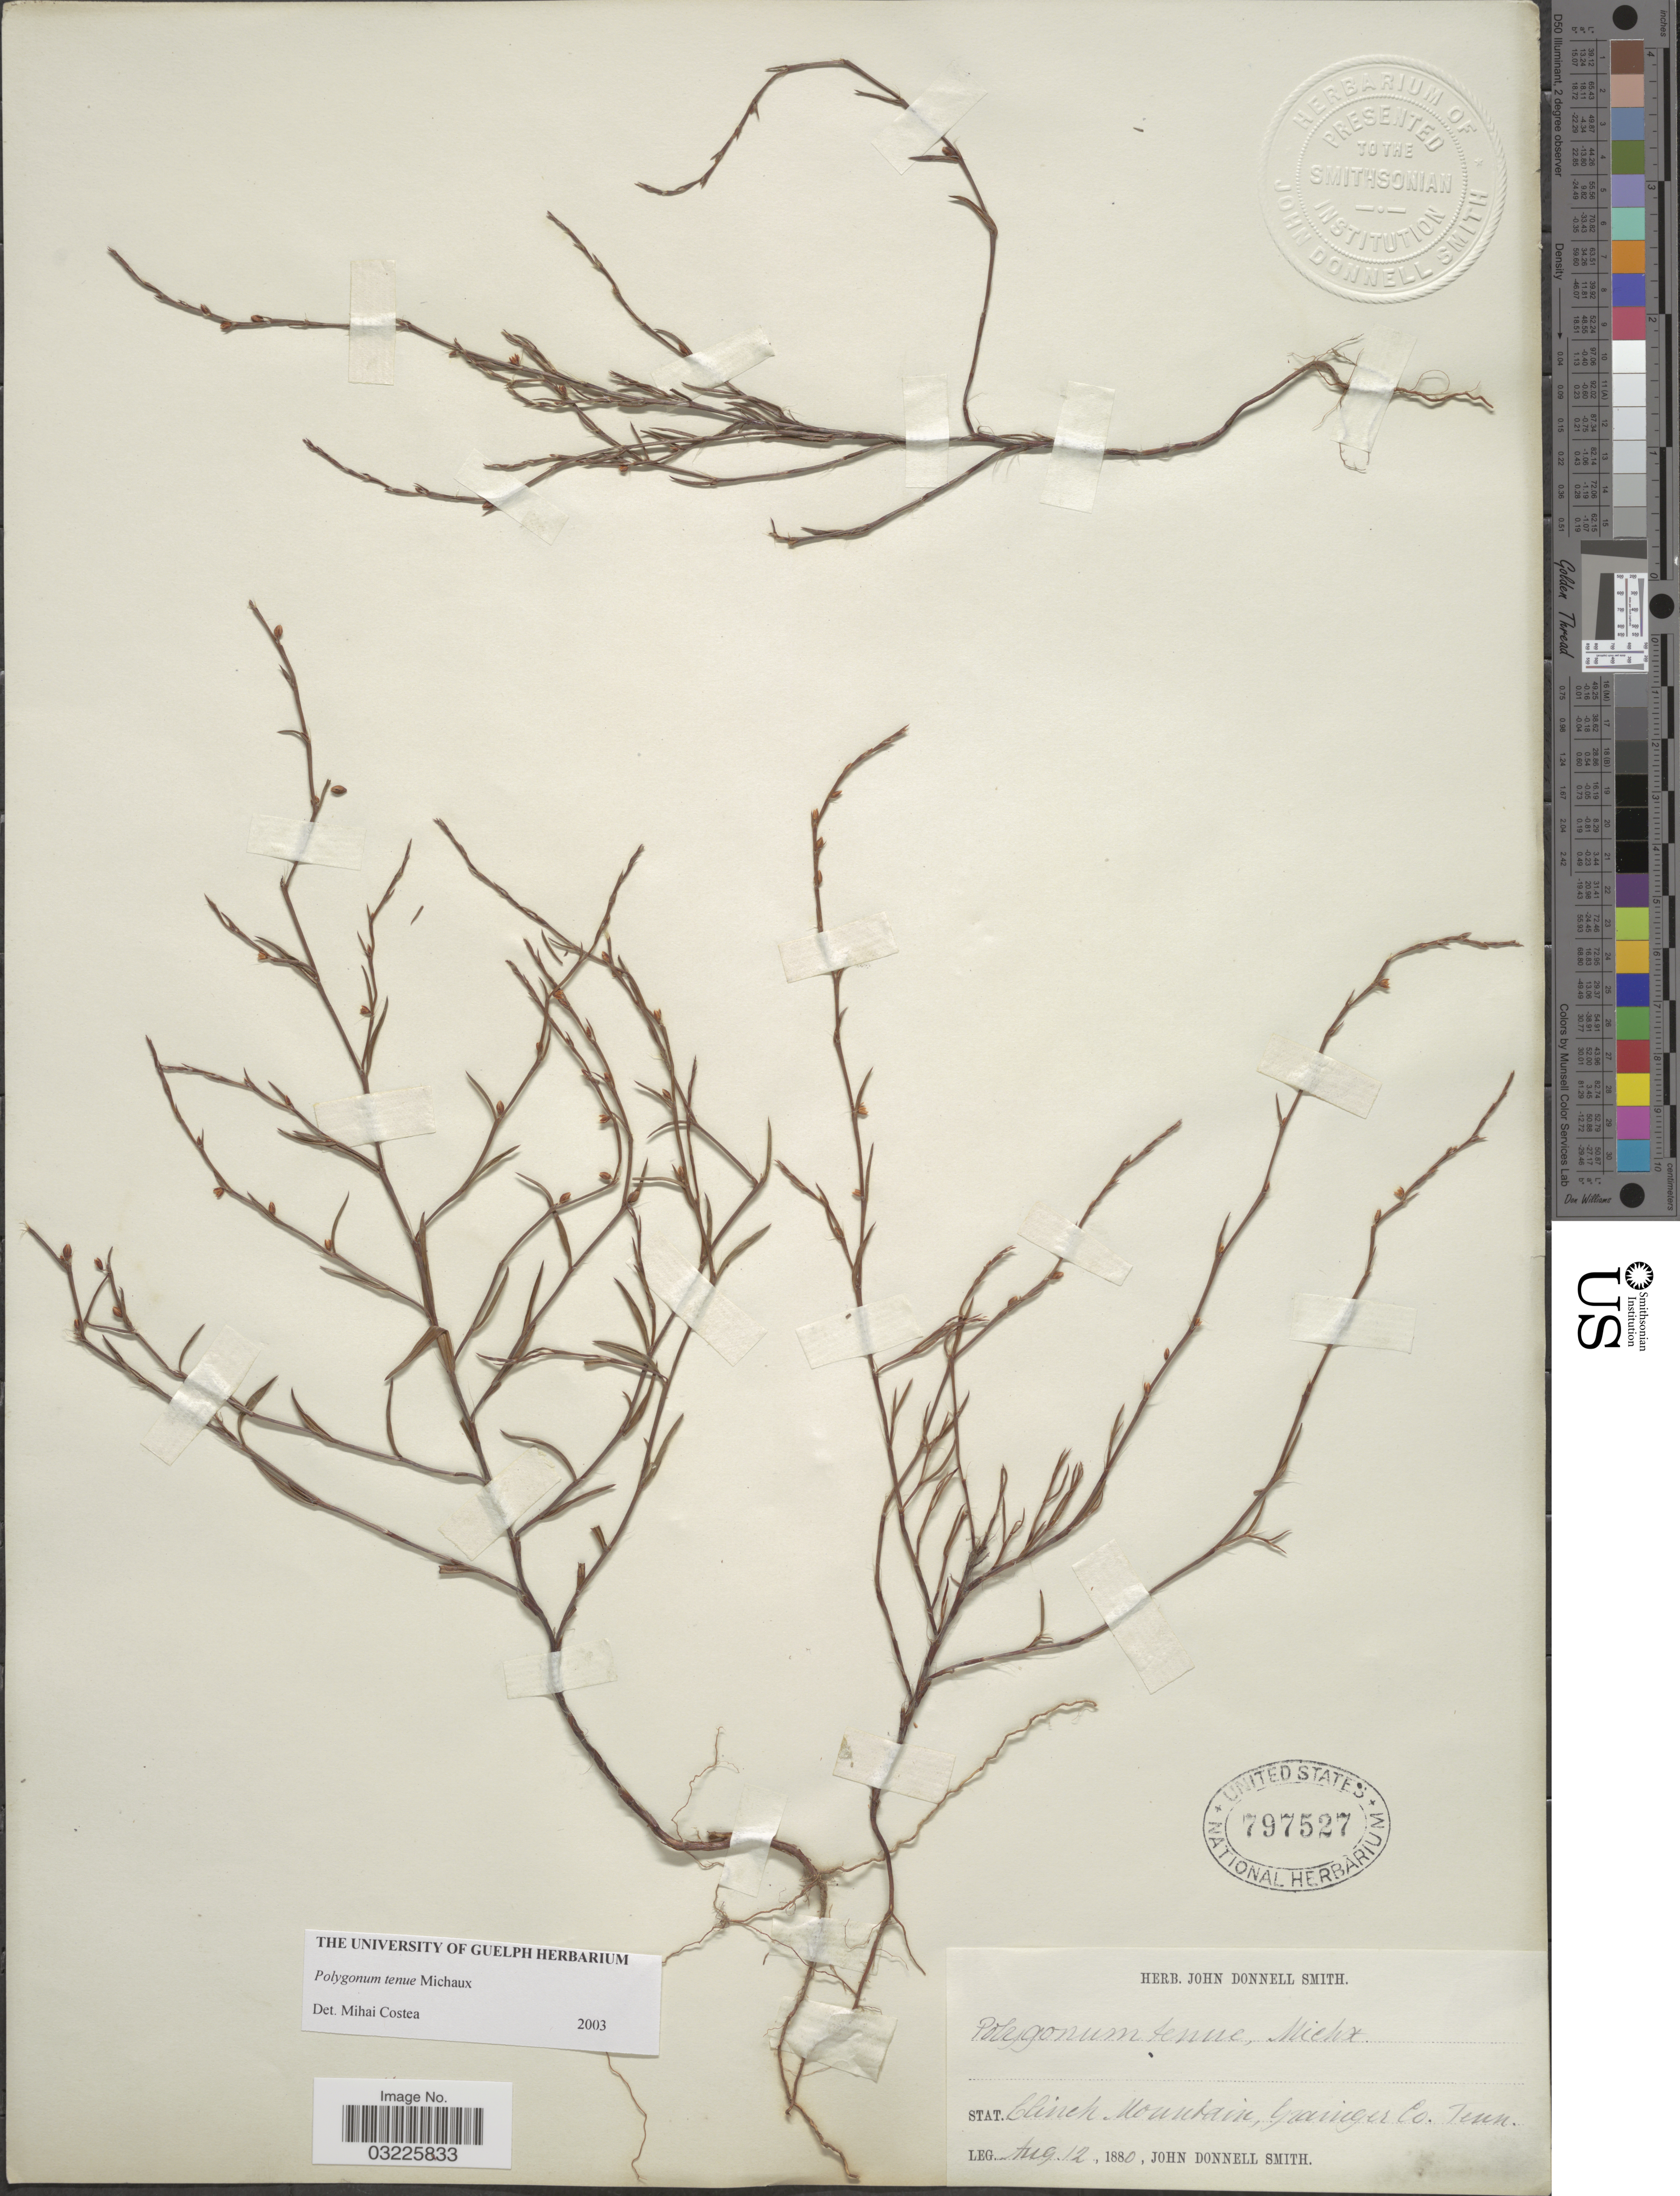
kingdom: Plantae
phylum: Tracheophyta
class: Magnoliopsida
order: Caryophyllales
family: Polygonaceae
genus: Polygonum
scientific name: Polygonum tenue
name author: F. Michx.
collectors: J. Donnell Smith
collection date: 1880-08-12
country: United States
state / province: Tennessee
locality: Stat. Clinch Mountain, Grainger Co.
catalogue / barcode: US 797527